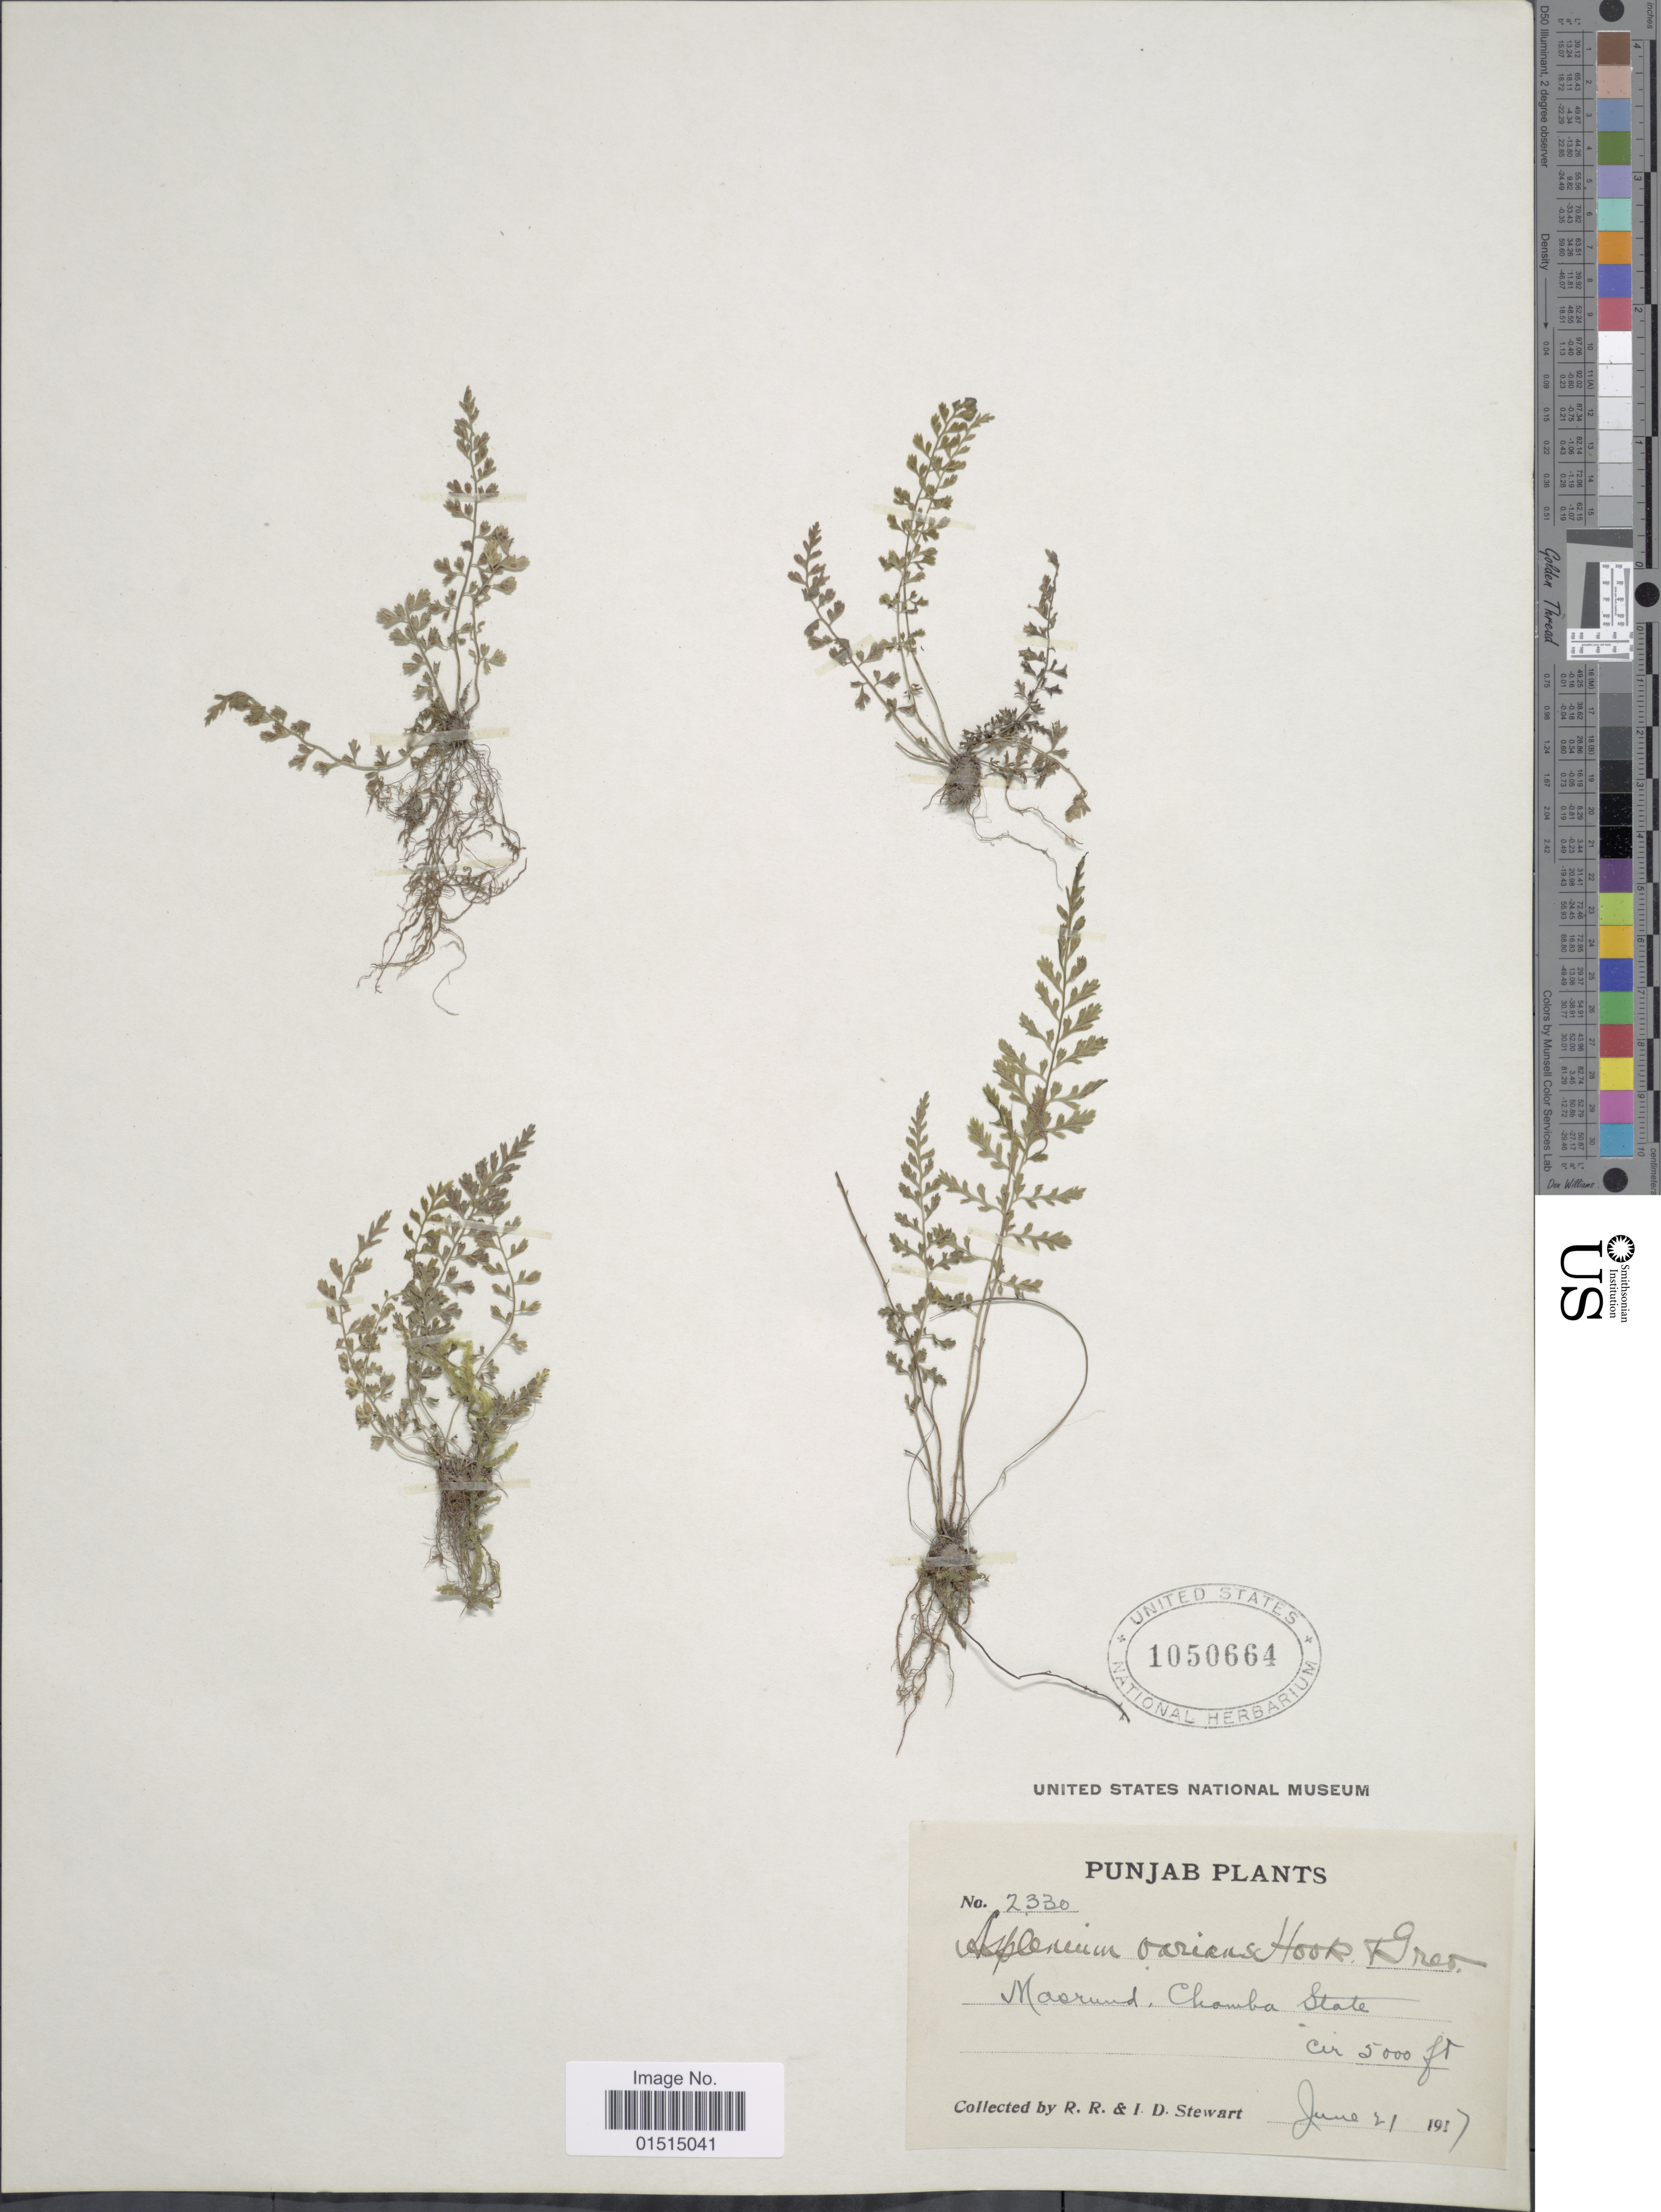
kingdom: Plantae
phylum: Tracheophyta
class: Polypodiopsida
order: Polypodiales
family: Aspleniaceae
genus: Asplenium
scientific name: Asplenium laciniatum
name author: D. Don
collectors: R. R. Stewart & I. Stewart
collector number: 2330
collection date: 1917-06-21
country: India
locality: Masrund, Chamba state. Punjab plants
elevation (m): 1524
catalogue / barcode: US 1050664